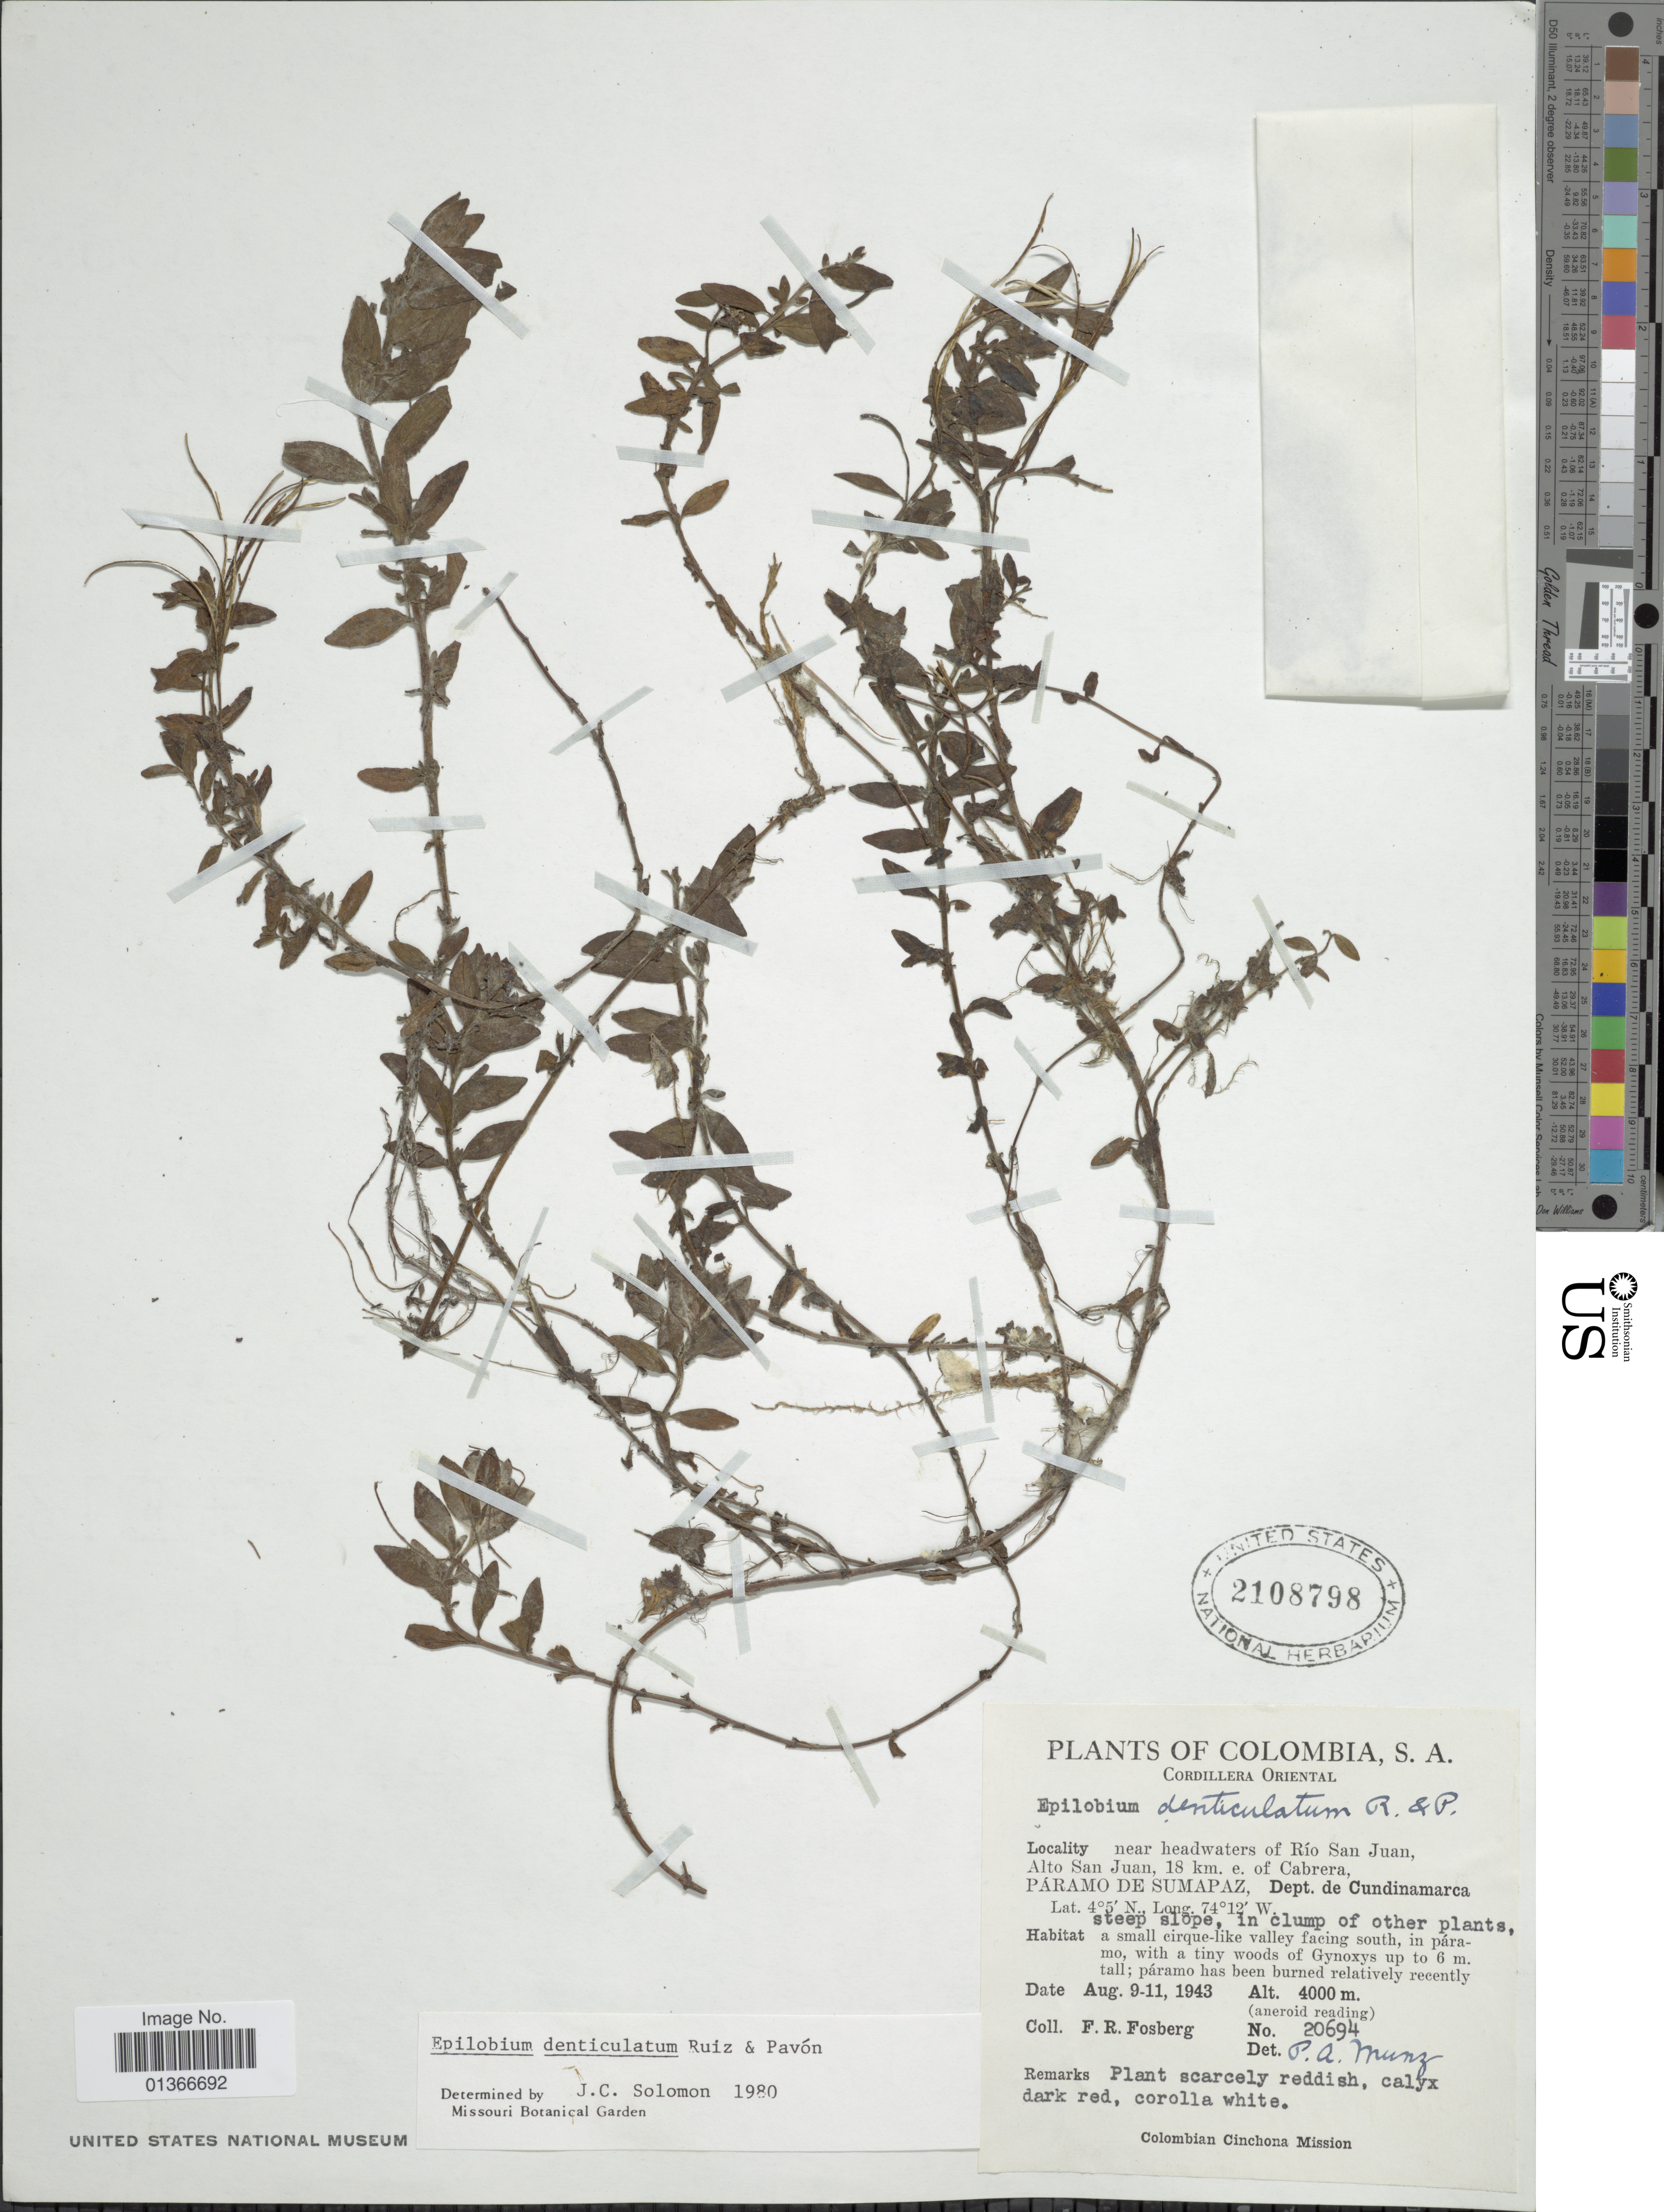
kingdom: Plantae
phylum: Tracheophyta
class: Magnoliopsida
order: Myrtales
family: Onagraceae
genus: Epilobium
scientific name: Epilobium denticulatum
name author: Ruiz & Pav.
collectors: F. R. Fosberg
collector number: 20694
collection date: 1943-08-09/1943-08-11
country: Colombia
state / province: Cundinamarca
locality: Cordillera Oriental. Near headwaters of Río San Juan, Alto San Juan, 18 km. e. of Cabrera, Páramo de Sumapaz.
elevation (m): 4000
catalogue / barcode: US 2108798